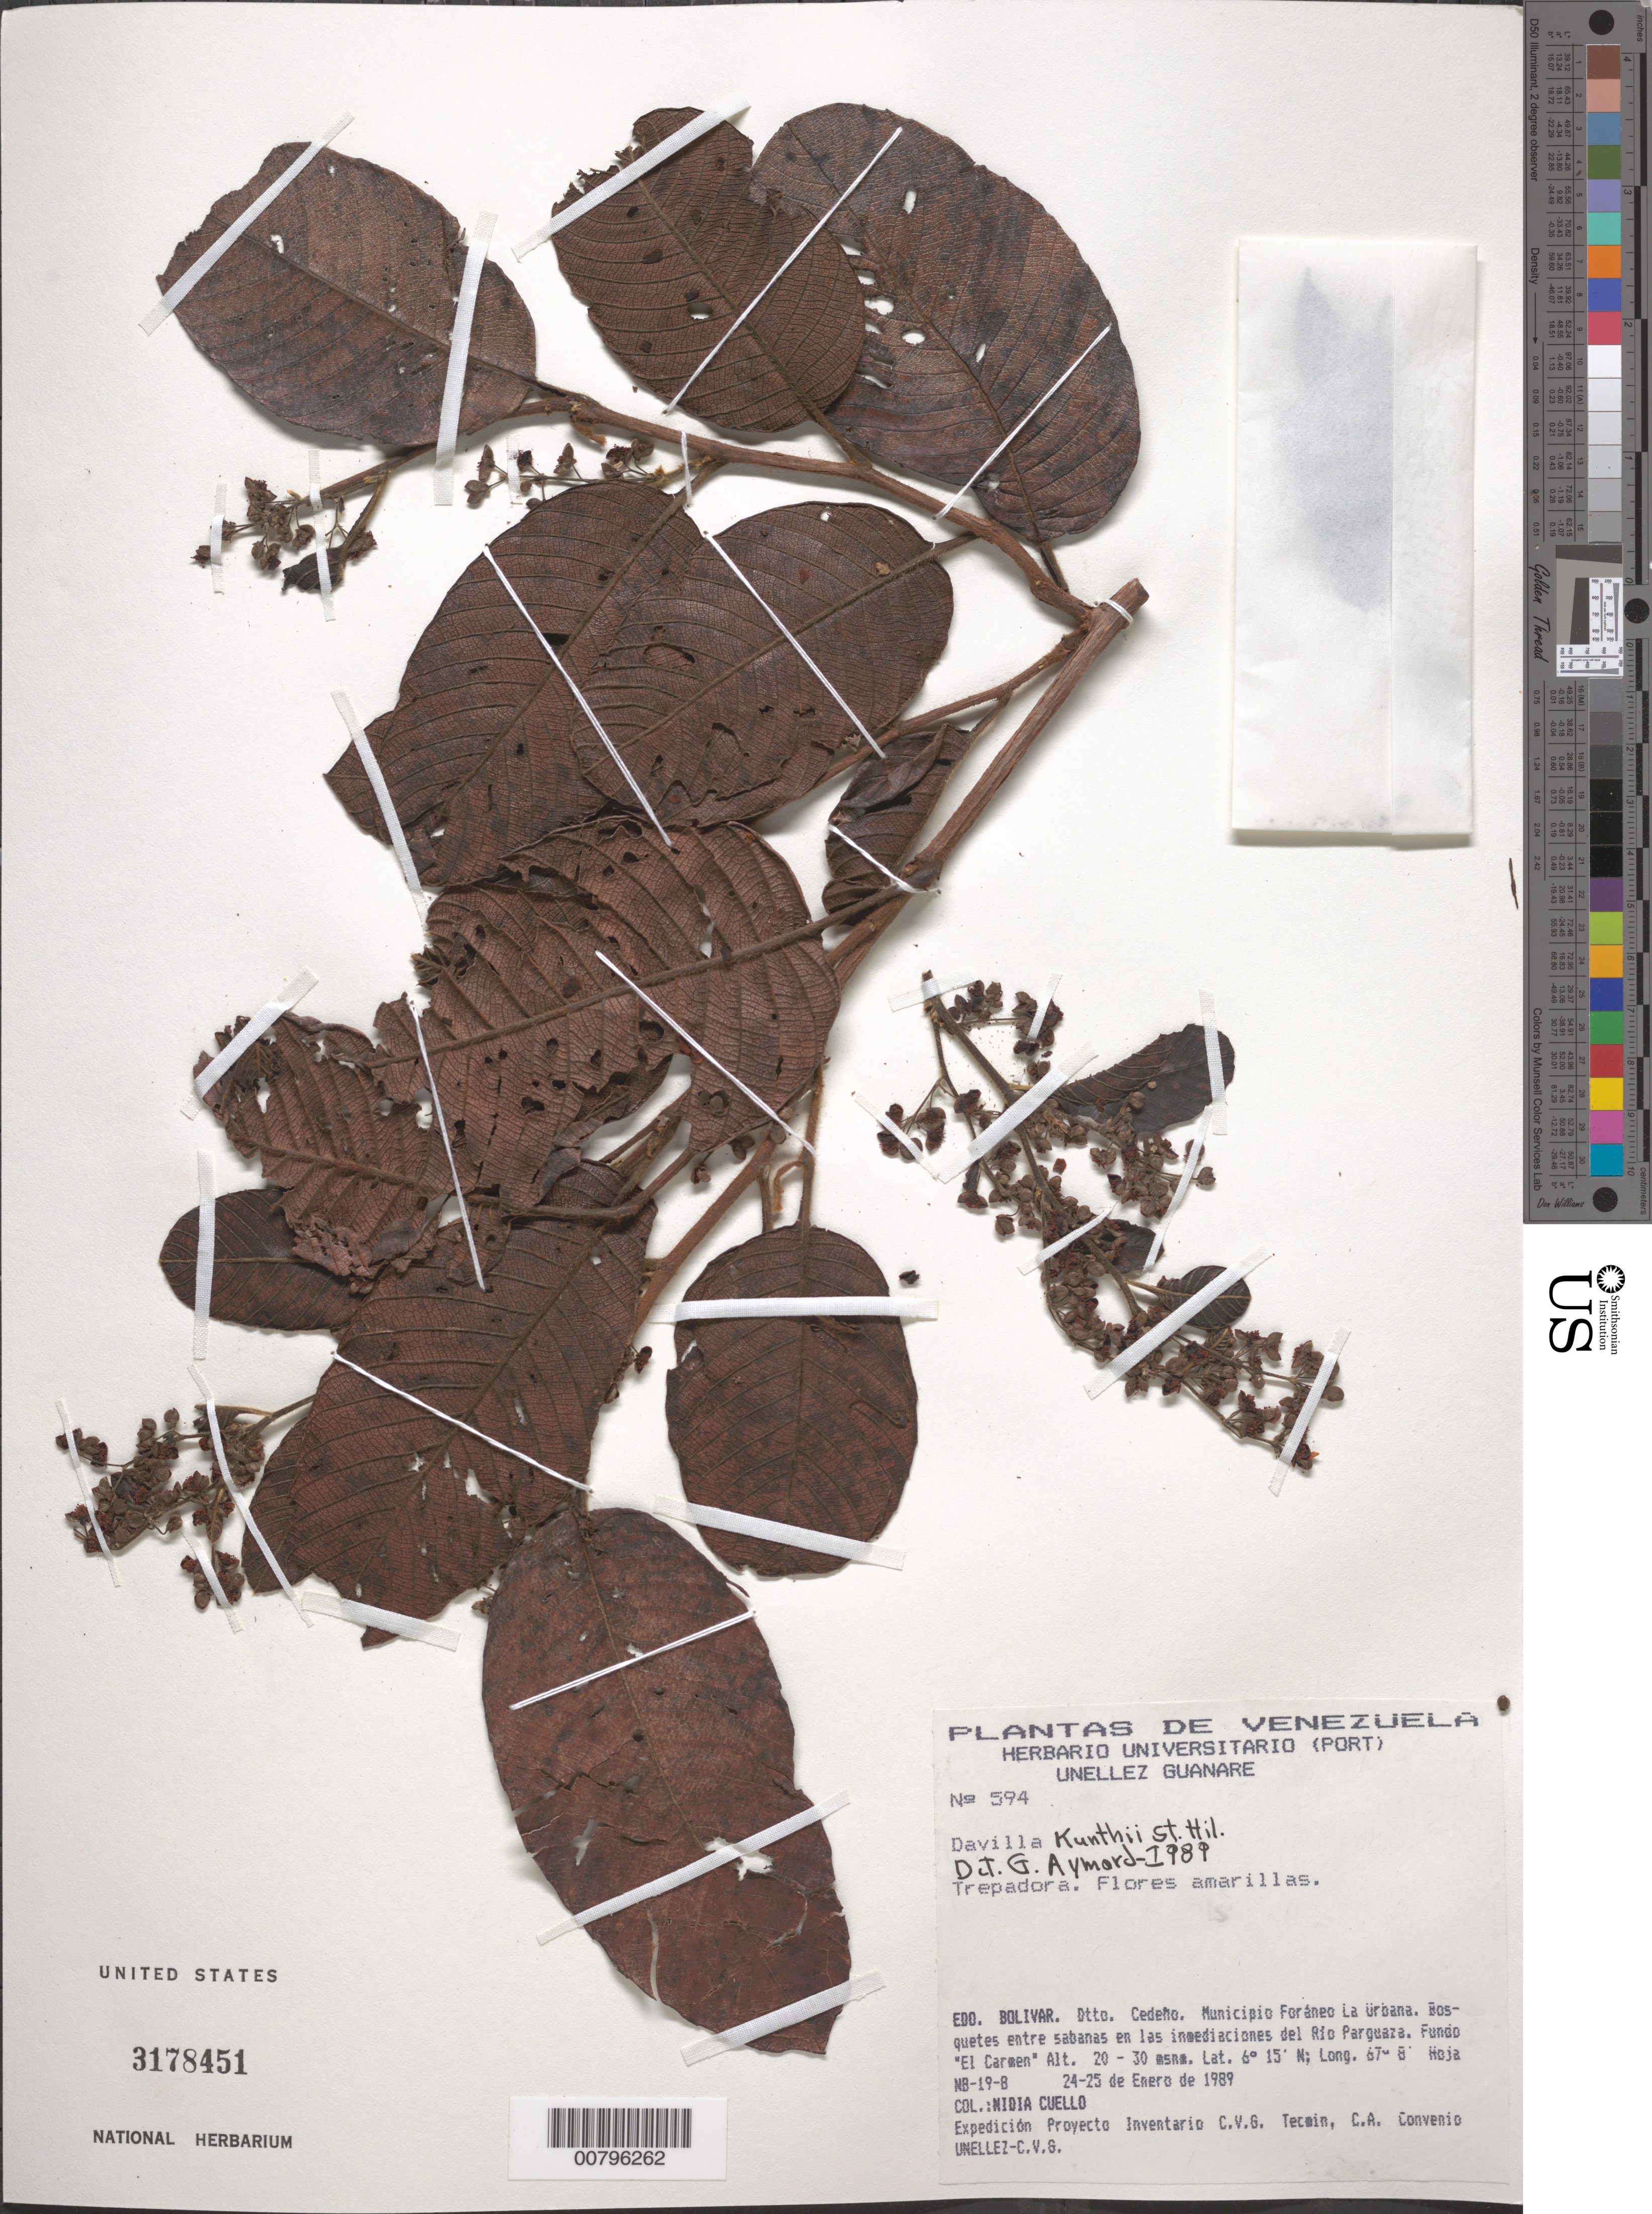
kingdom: Plantae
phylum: Tracheophyta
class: Magnoliopsida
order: Dilleniales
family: Dilleniaceae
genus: Davilla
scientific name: Davilla kunthii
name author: A. St.-Hil.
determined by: Aymard C., G. A., (PORT), Univ. Nac. Exp. de los Llanos Ezequiel Zamora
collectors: N. L. Cuello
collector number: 594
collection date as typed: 24-Jan-89 to 25-Jan-89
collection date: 1989-01-24/1989-01-25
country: Venezuela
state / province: Bolívar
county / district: Cedeño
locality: Río Parguaza. Fundo "El Carmen"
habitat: Bosquetes entre sabanas en las inmediaciones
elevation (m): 20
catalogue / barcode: US 3178451